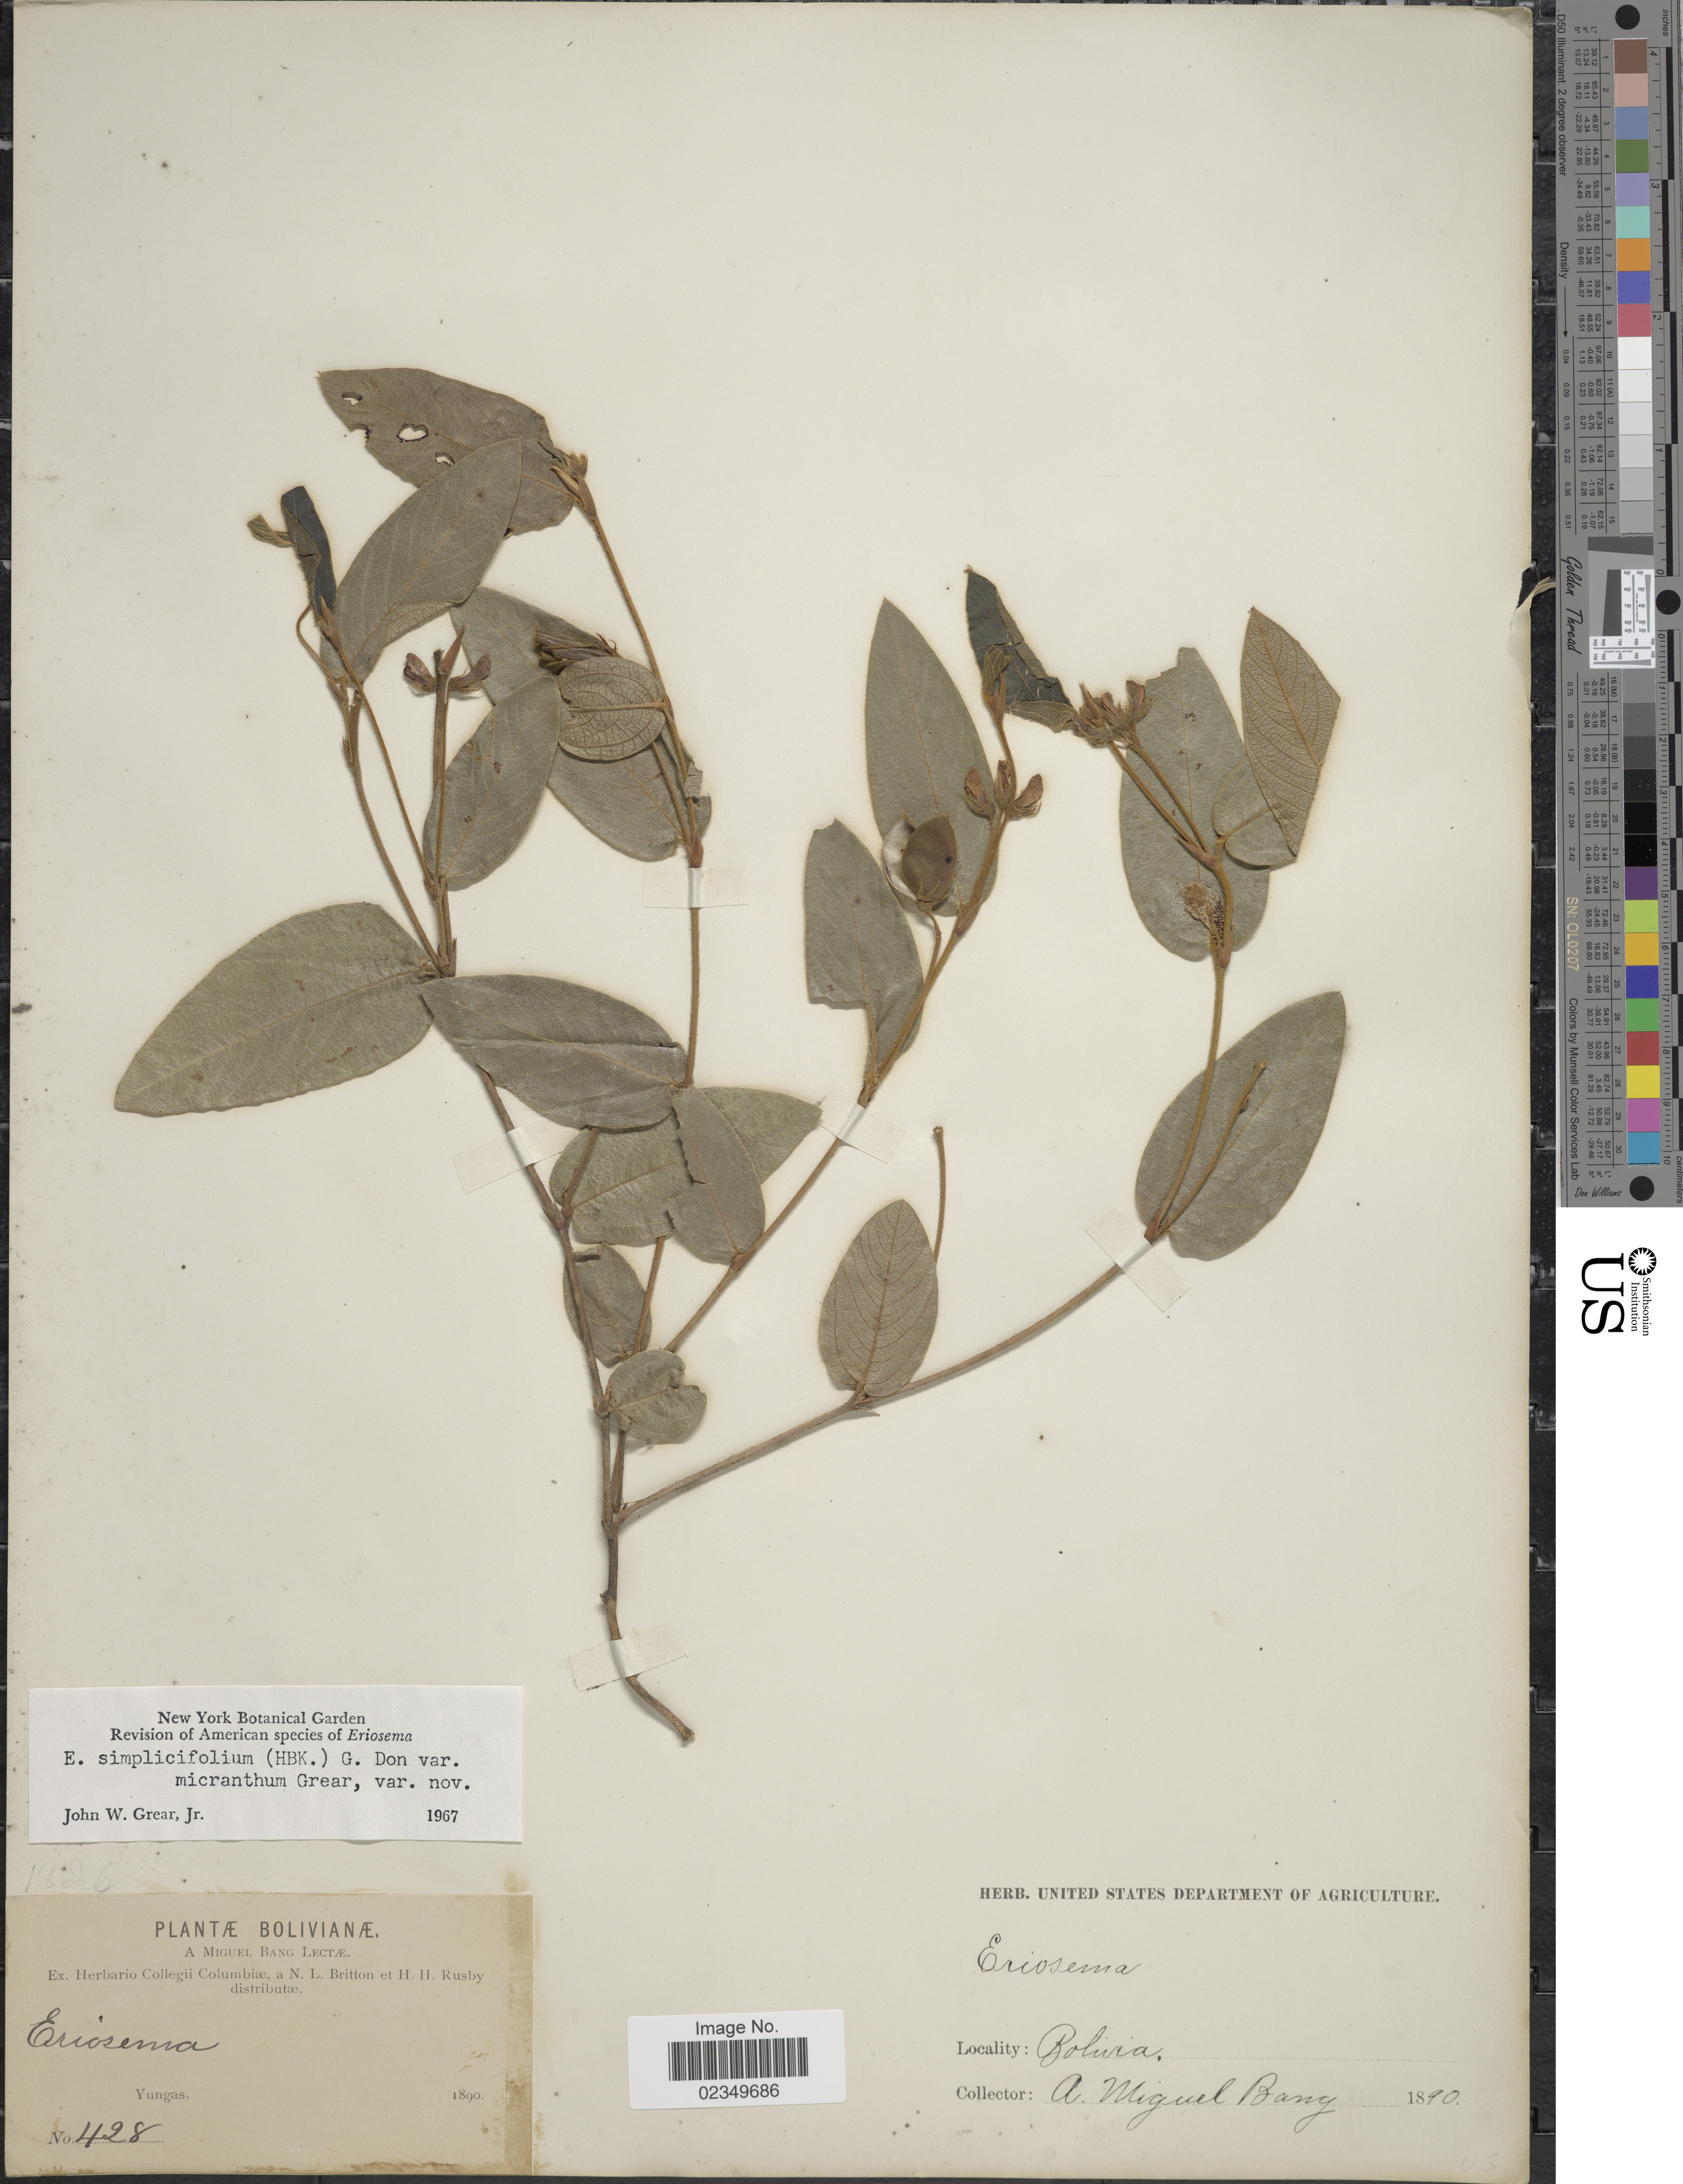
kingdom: Plantae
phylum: Tracheophyta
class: Magnoliopsida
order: Fabales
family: Fabaceae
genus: Eriosema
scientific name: Eriosema simplicifolium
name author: (Kunth) G. Don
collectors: M. Bang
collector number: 428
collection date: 1890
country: Bolivia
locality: Yungas, Bolivia